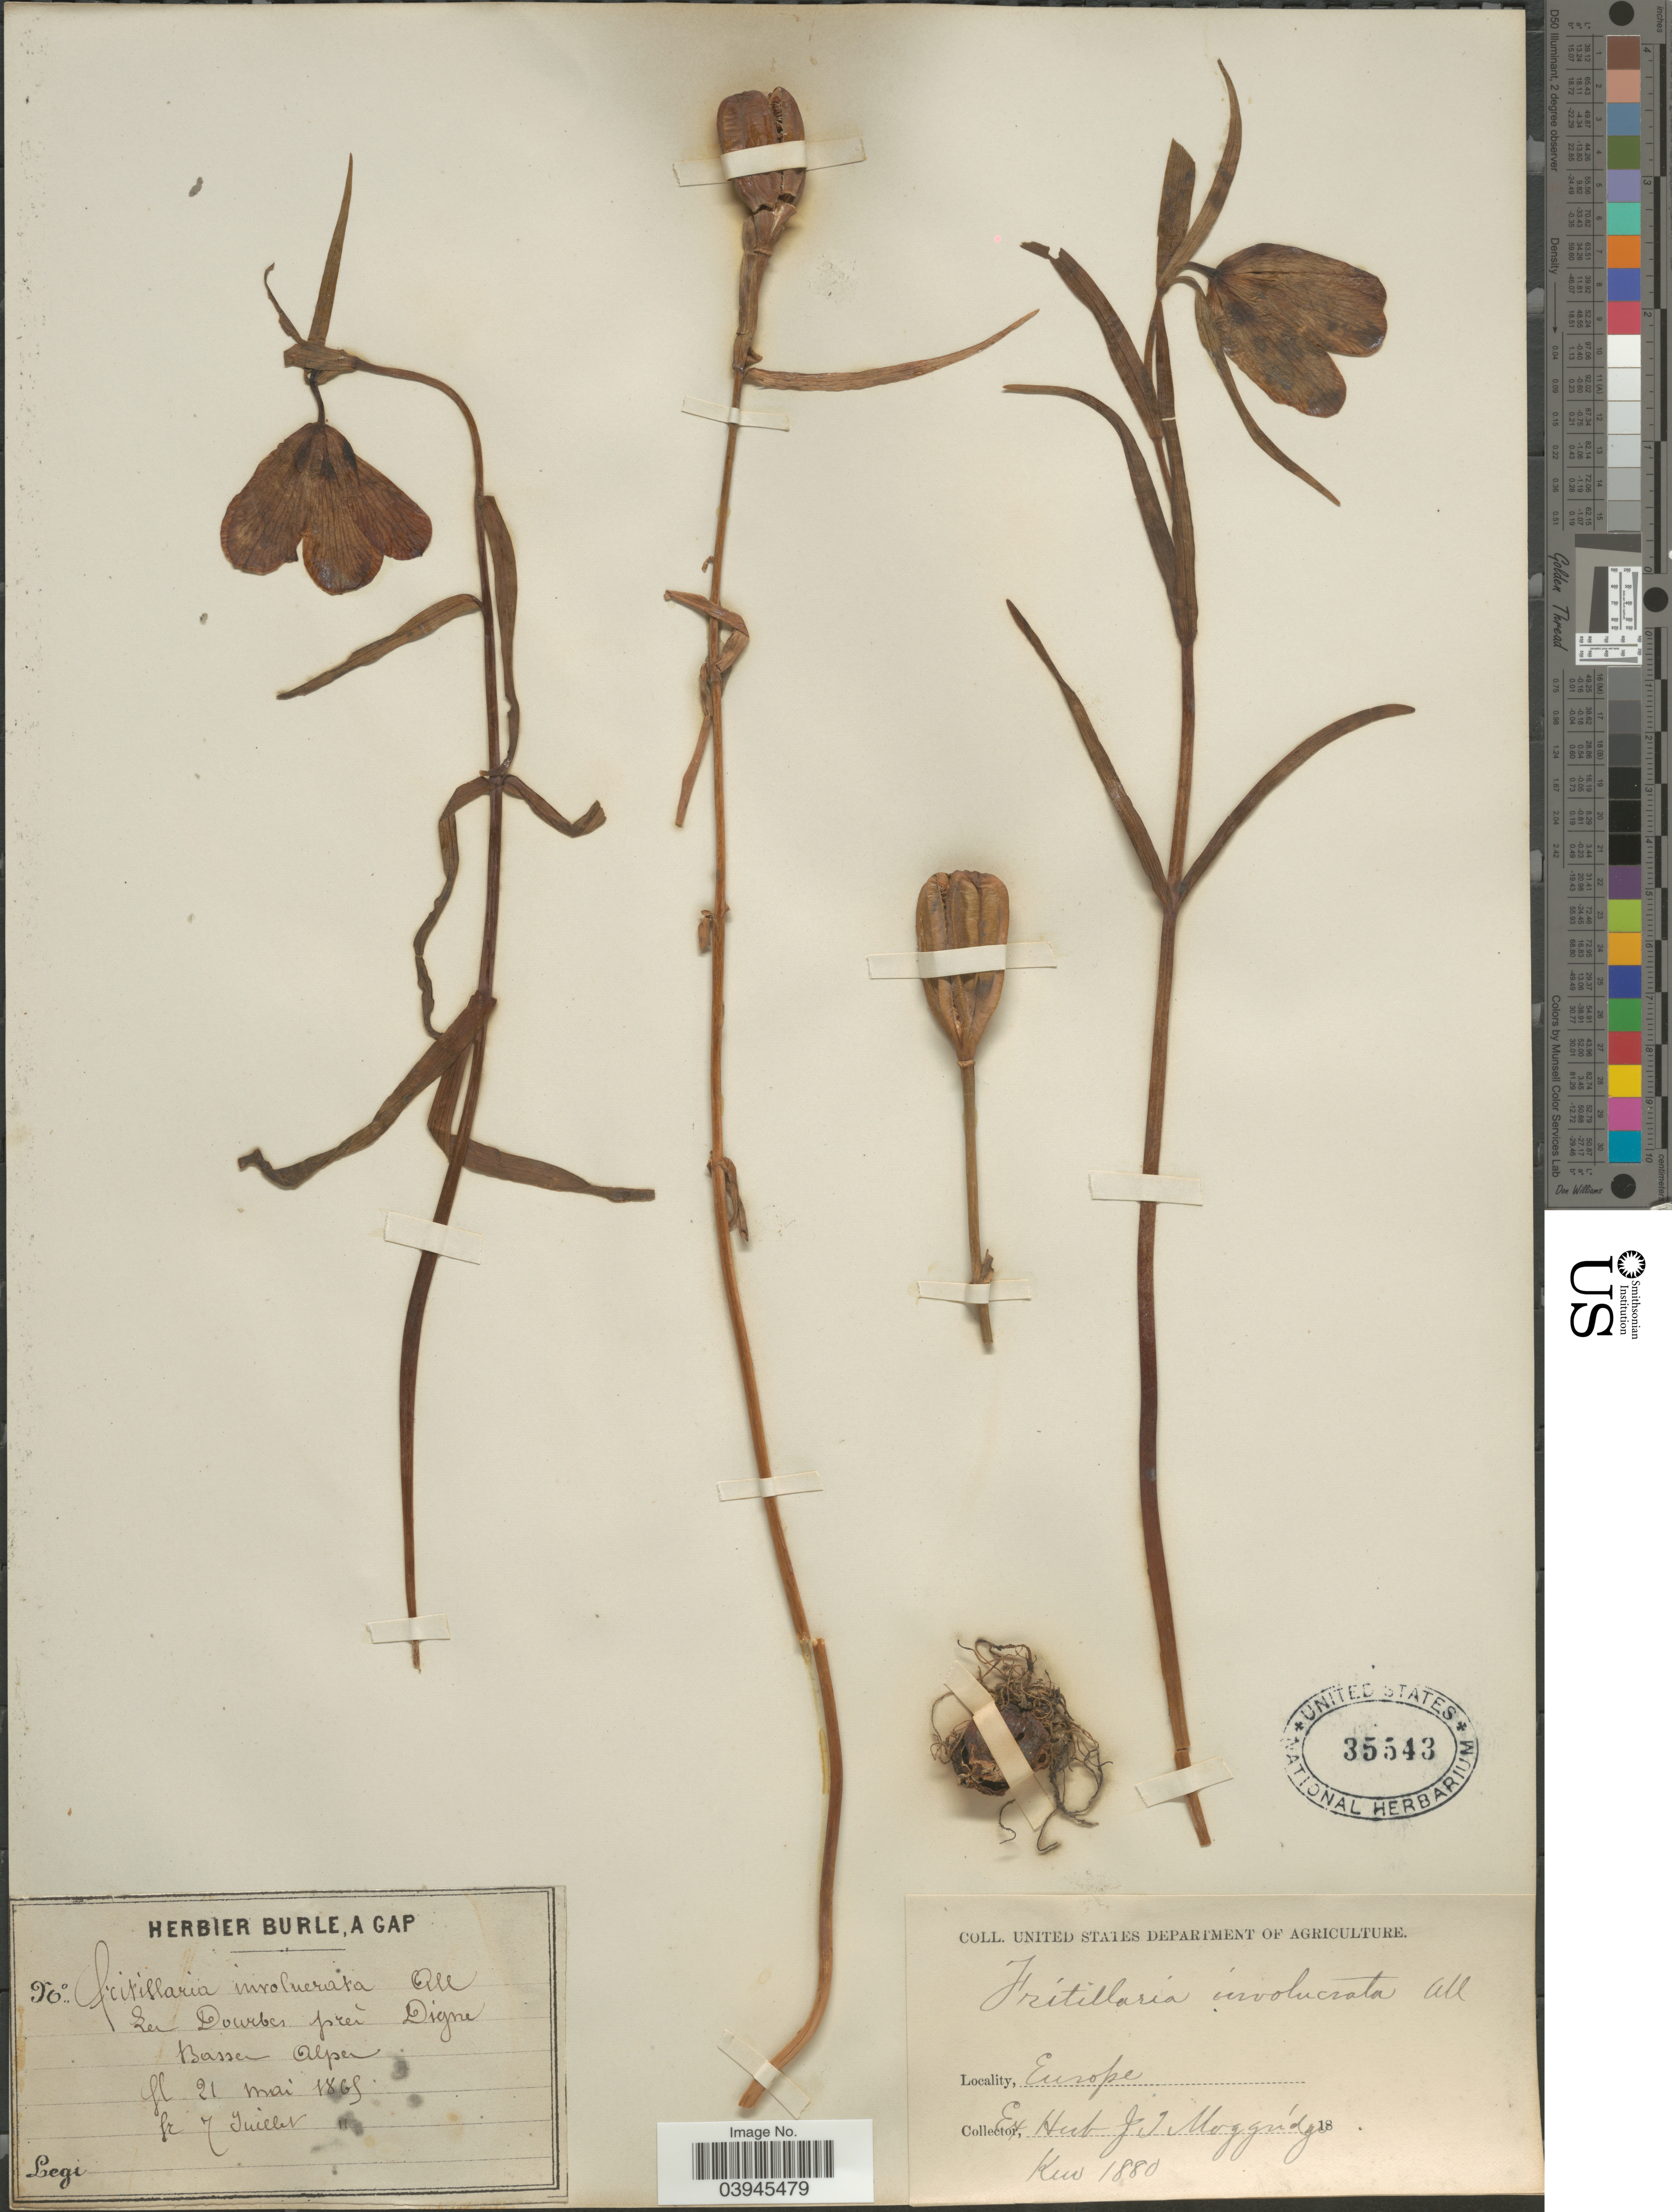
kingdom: Plantae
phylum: Tracheophyta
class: Liliopsida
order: Liliales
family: Liliaceae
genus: Fritillaria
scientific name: Fritillaria involucrata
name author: All.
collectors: ex herb. Burle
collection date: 1869-05-21/1869-07-07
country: France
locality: Les Dourbes prés Digne. Basse Alpes. Europe.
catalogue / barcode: US 35543